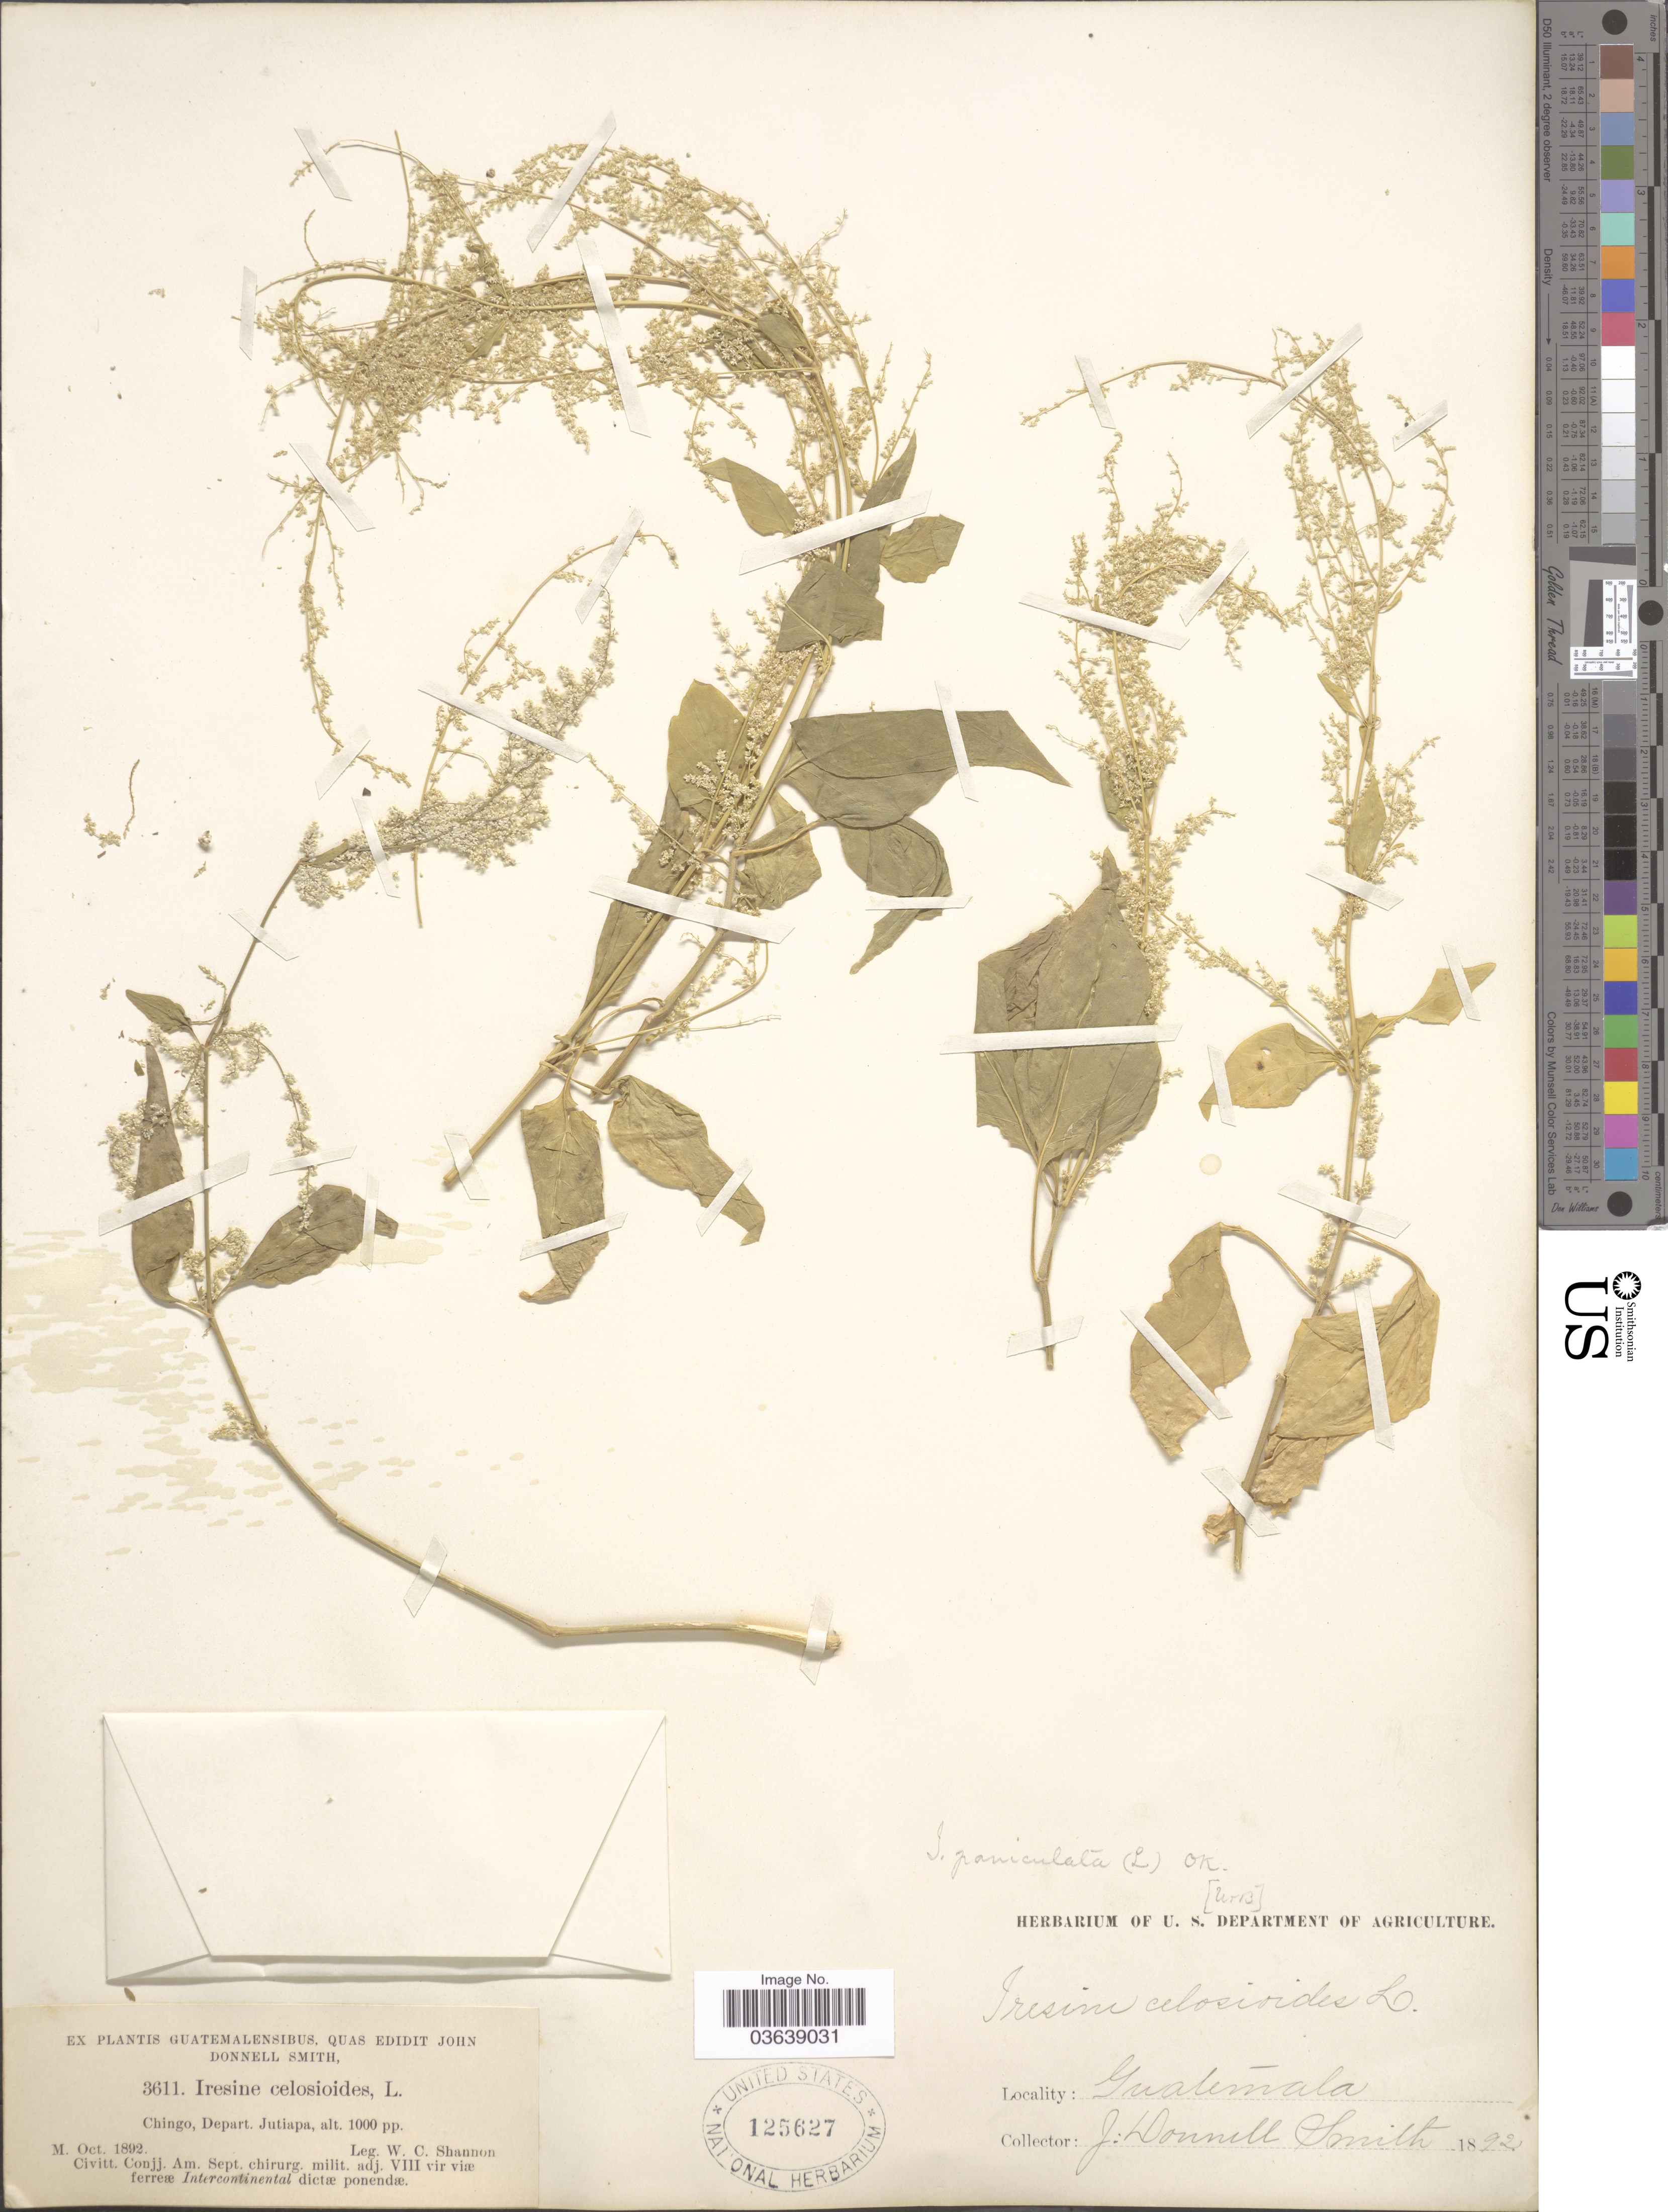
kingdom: Plantae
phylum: Tracheophyta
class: Magnoliopsida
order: Caryophyllales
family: Amaranthaceae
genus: Iresine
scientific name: Iresine frutescens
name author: Moq.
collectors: W. C. Shannon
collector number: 3611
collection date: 1892-10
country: Guatemala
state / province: Jutiapa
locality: Chingo, Depart. Jutiapa.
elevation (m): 305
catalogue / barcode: US 125627